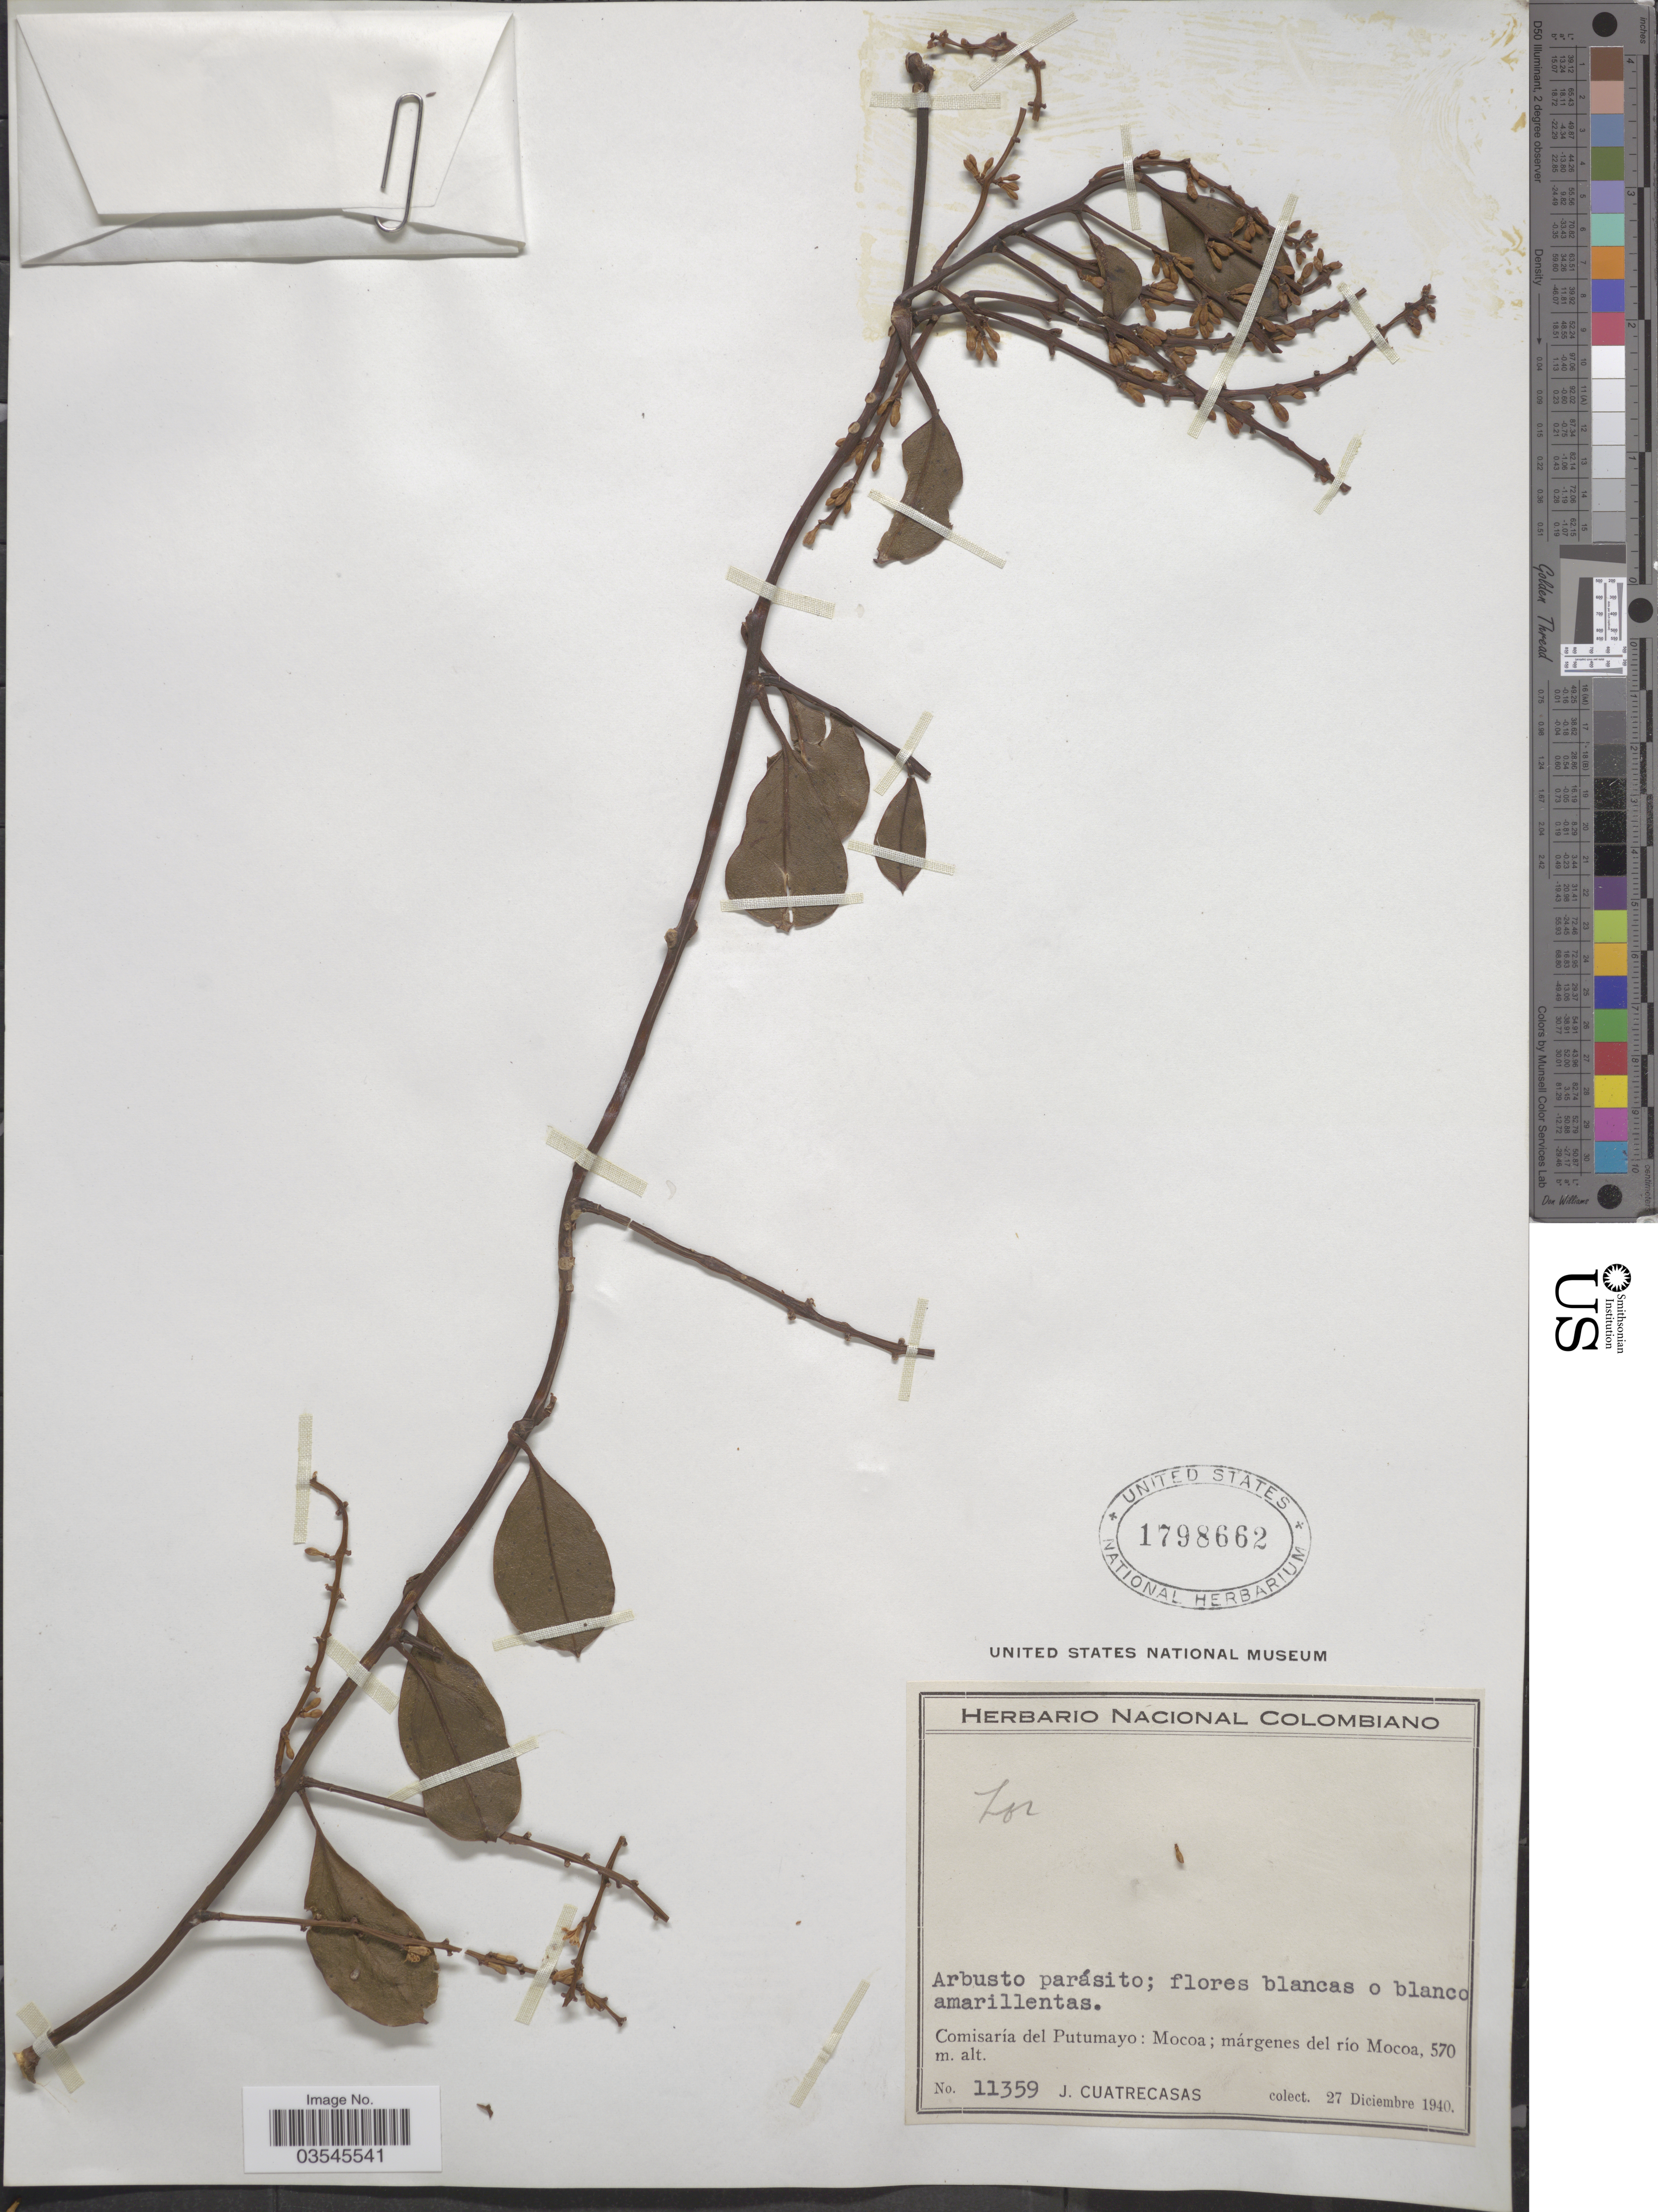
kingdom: Plantae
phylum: Tracheophyta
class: Magnoliopsida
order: Santalales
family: Loranthaceae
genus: Struthanthus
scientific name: Struthanthus sp.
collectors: J. Cuatrecasas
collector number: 11359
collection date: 1940-12-27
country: Colombia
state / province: Putumayo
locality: Comisaria del Putumayo: Mocoa; márgenes del río Mocoa.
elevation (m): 570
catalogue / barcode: US 1798662